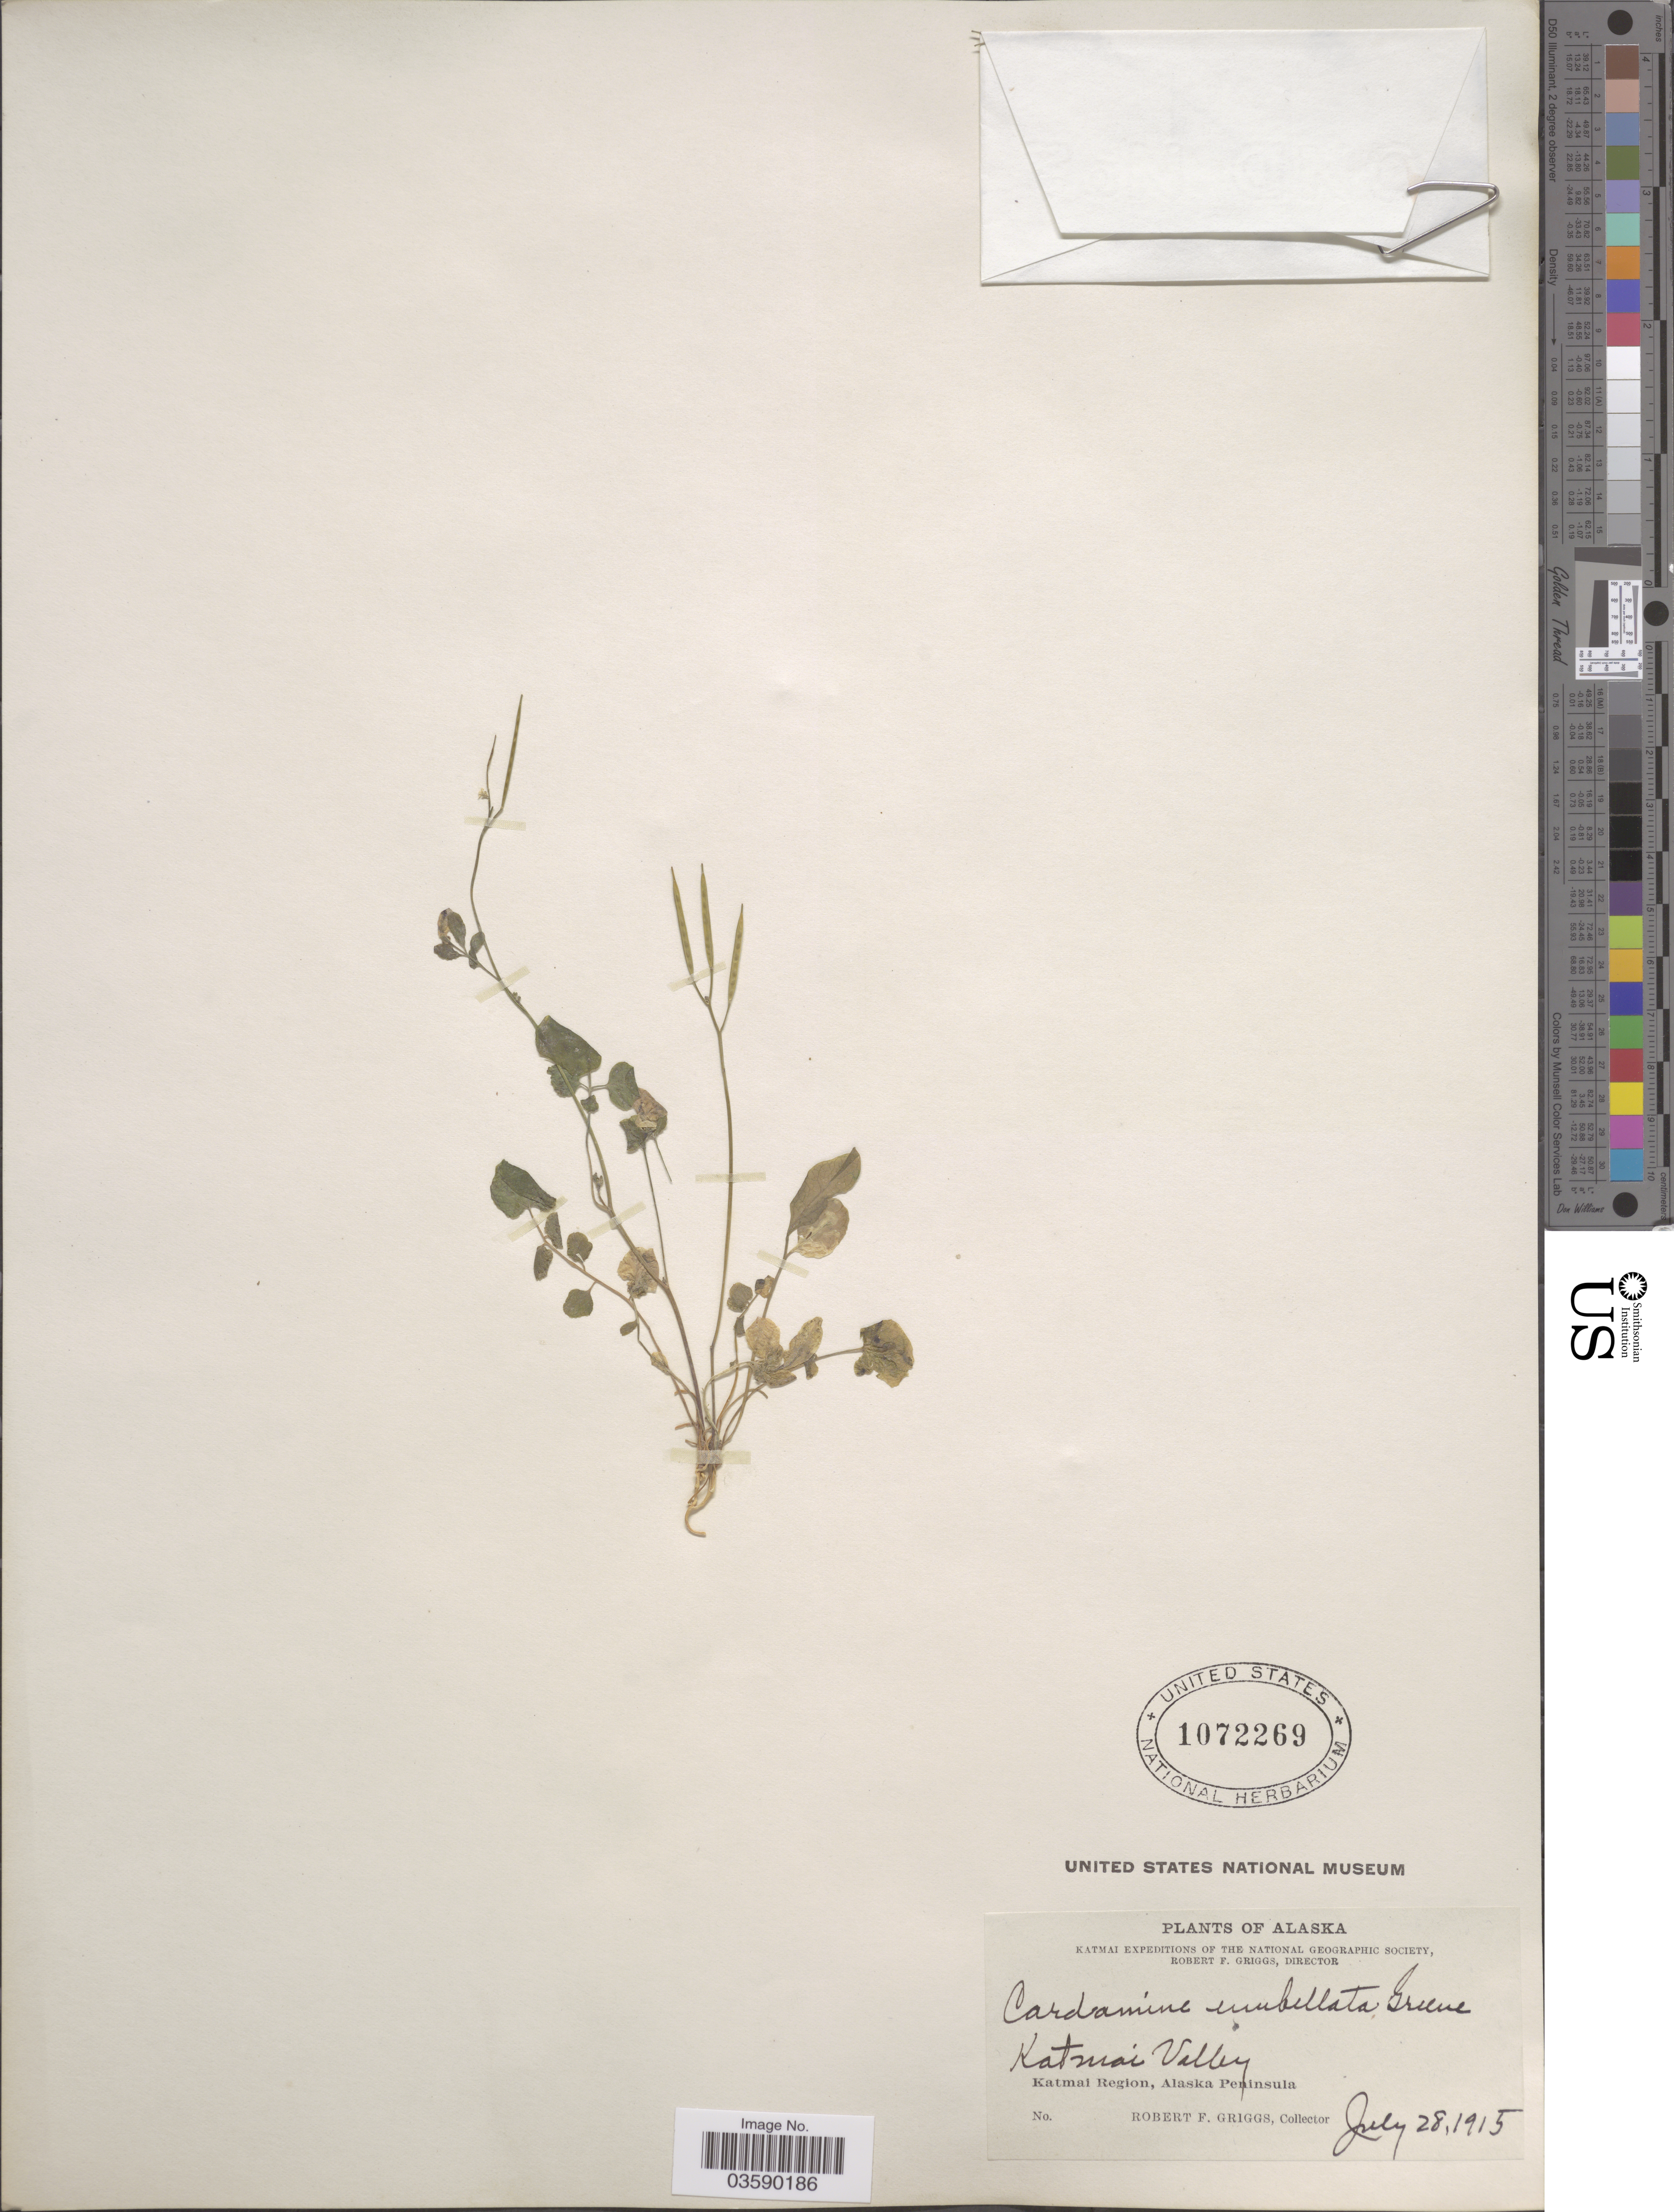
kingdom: Plantae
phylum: Tracheophyta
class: Magnoliopsida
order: Brassicales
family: Brassicaceae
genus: Cardamine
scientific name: Cardamine umbellata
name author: Greene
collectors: R. F. Griggs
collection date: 1915-07-28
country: United States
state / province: Alaska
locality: Katmai Valley. Katmai Region, Alaska Peninsula.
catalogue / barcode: US 1072269